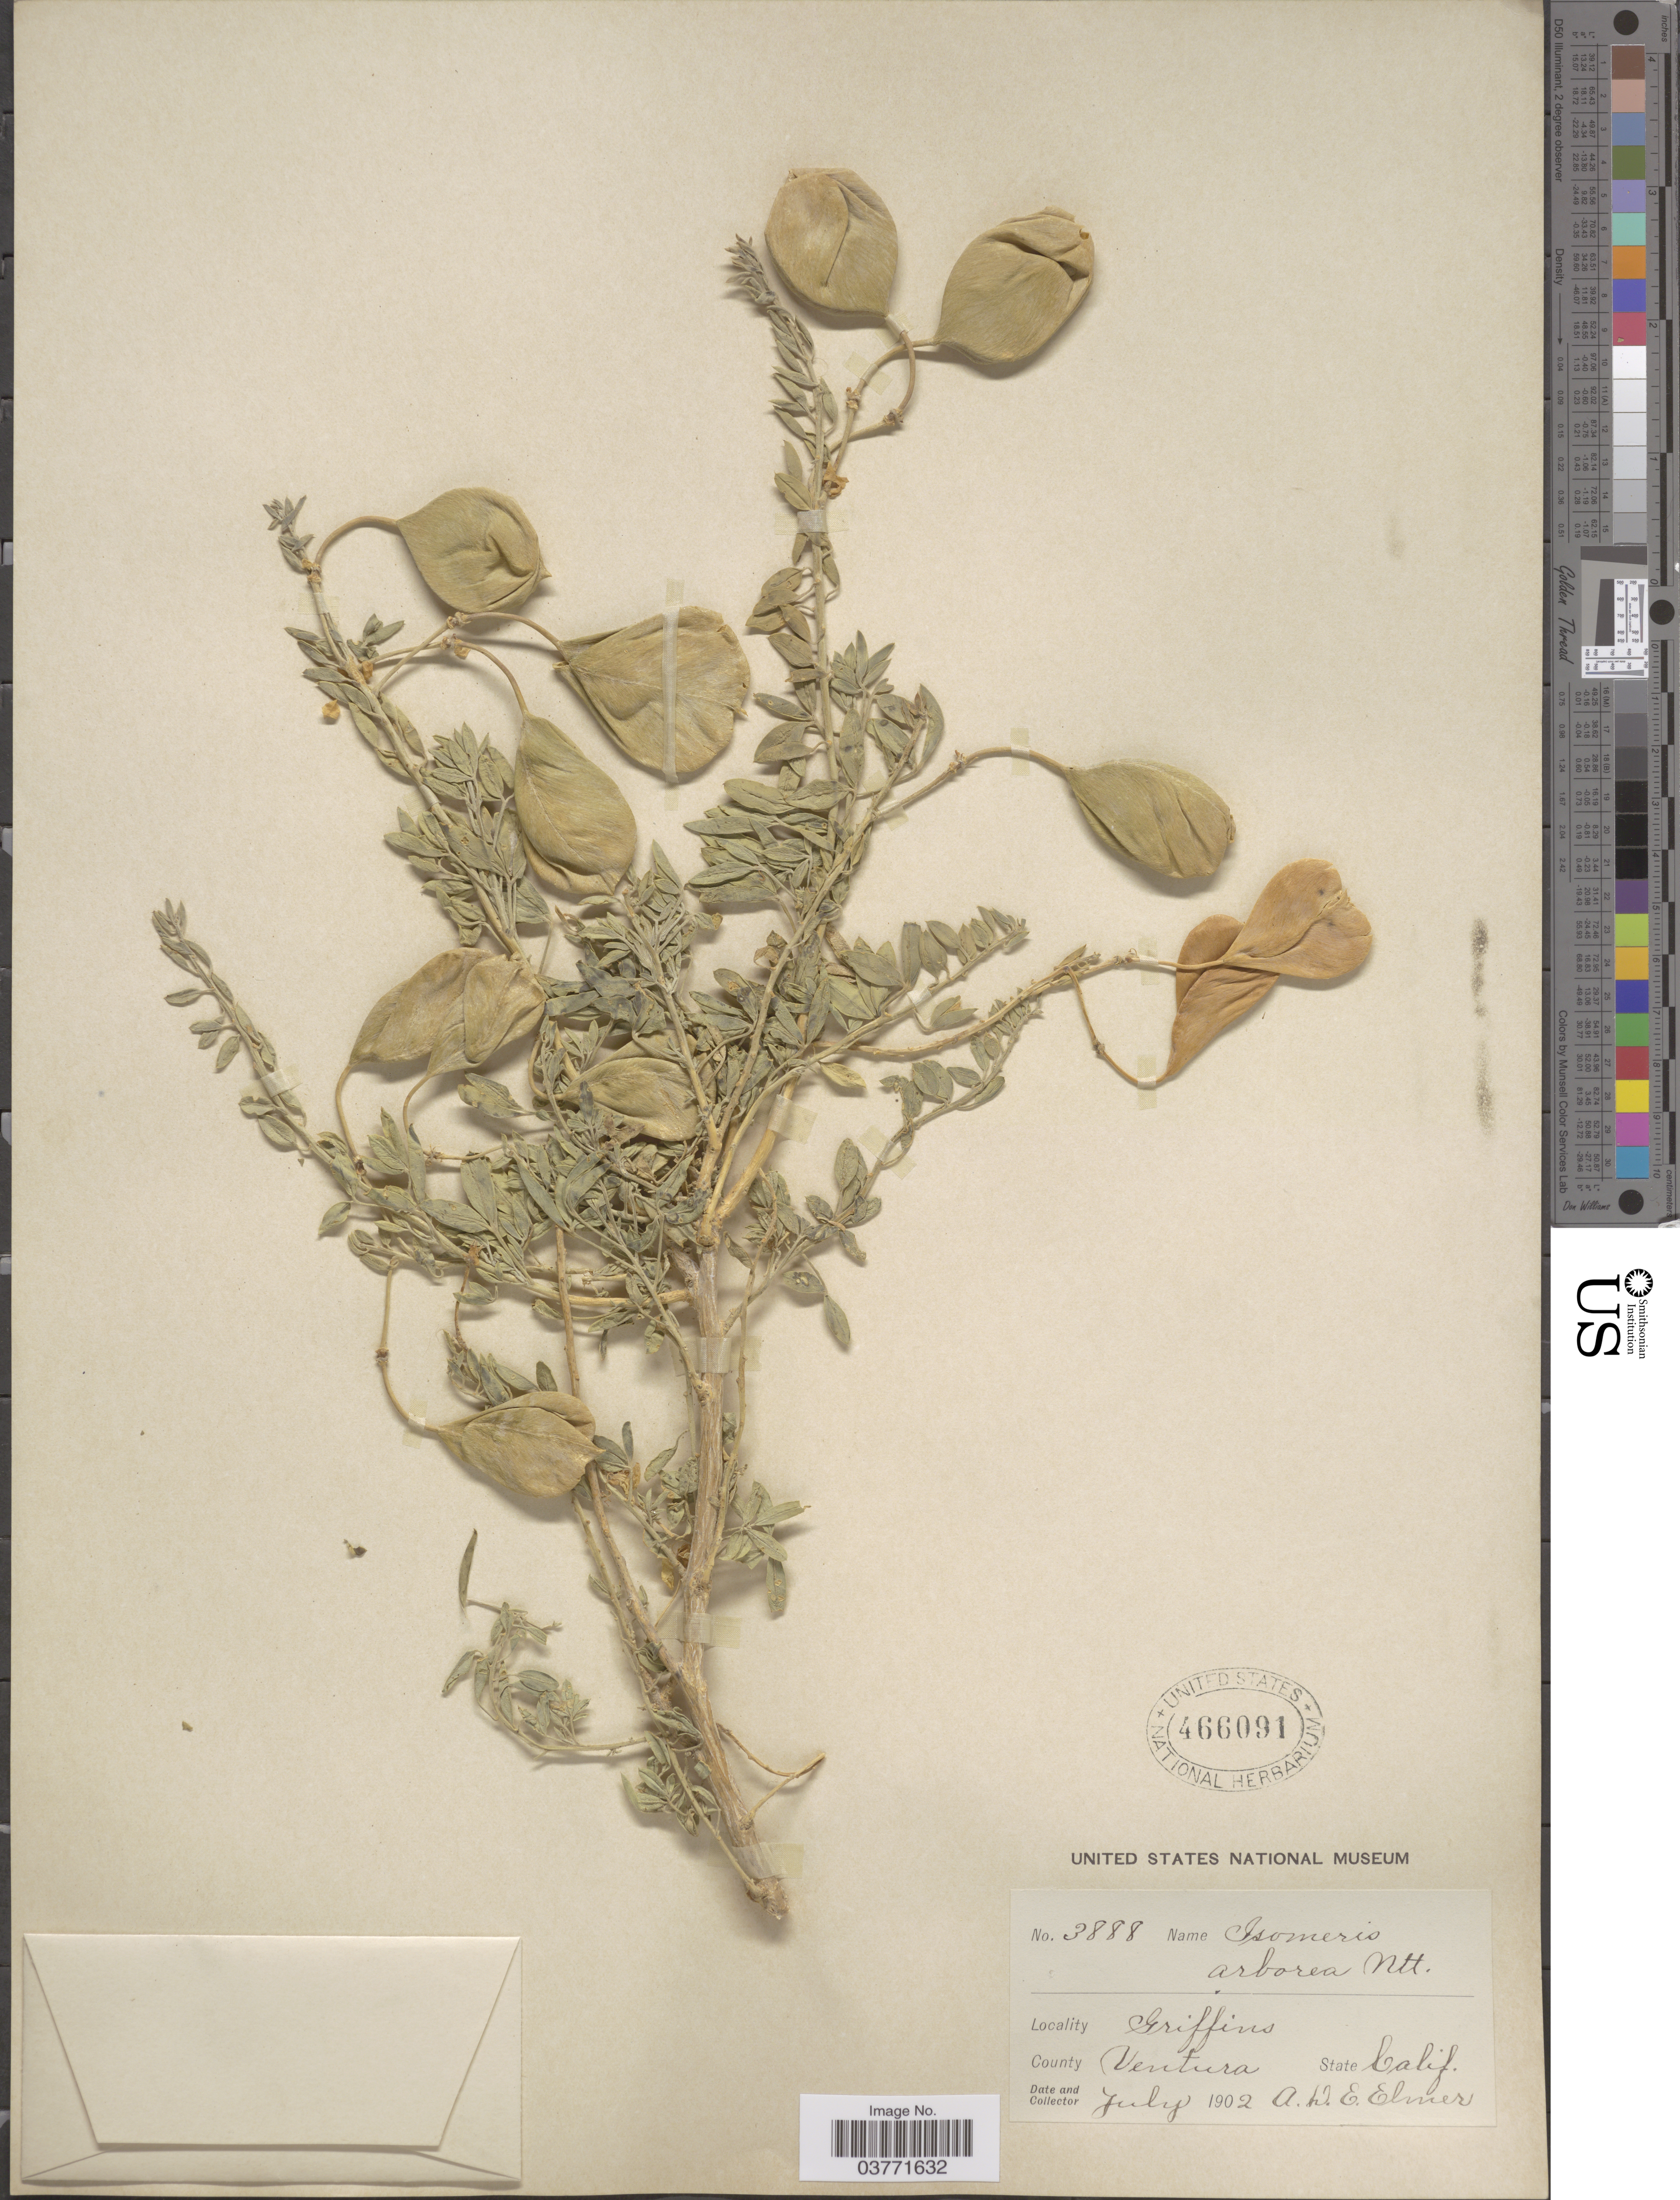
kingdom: Plantae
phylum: Tracheophyta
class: Magnoliopsida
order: Brassicales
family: Cleomaceae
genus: Cleomella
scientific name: Cleomella arborea var. globosa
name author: (Coville) Roalson & J.C. Hall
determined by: Strong, Mark T., (BOT), Smithsonian Institution - National Museum of Natural History (UNITED STATES)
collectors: A. D. E. Elmer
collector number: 3888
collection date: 1902-07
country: United States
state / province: California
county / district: Ventura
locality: Griffins. County Ventura.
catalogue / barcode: US 466091